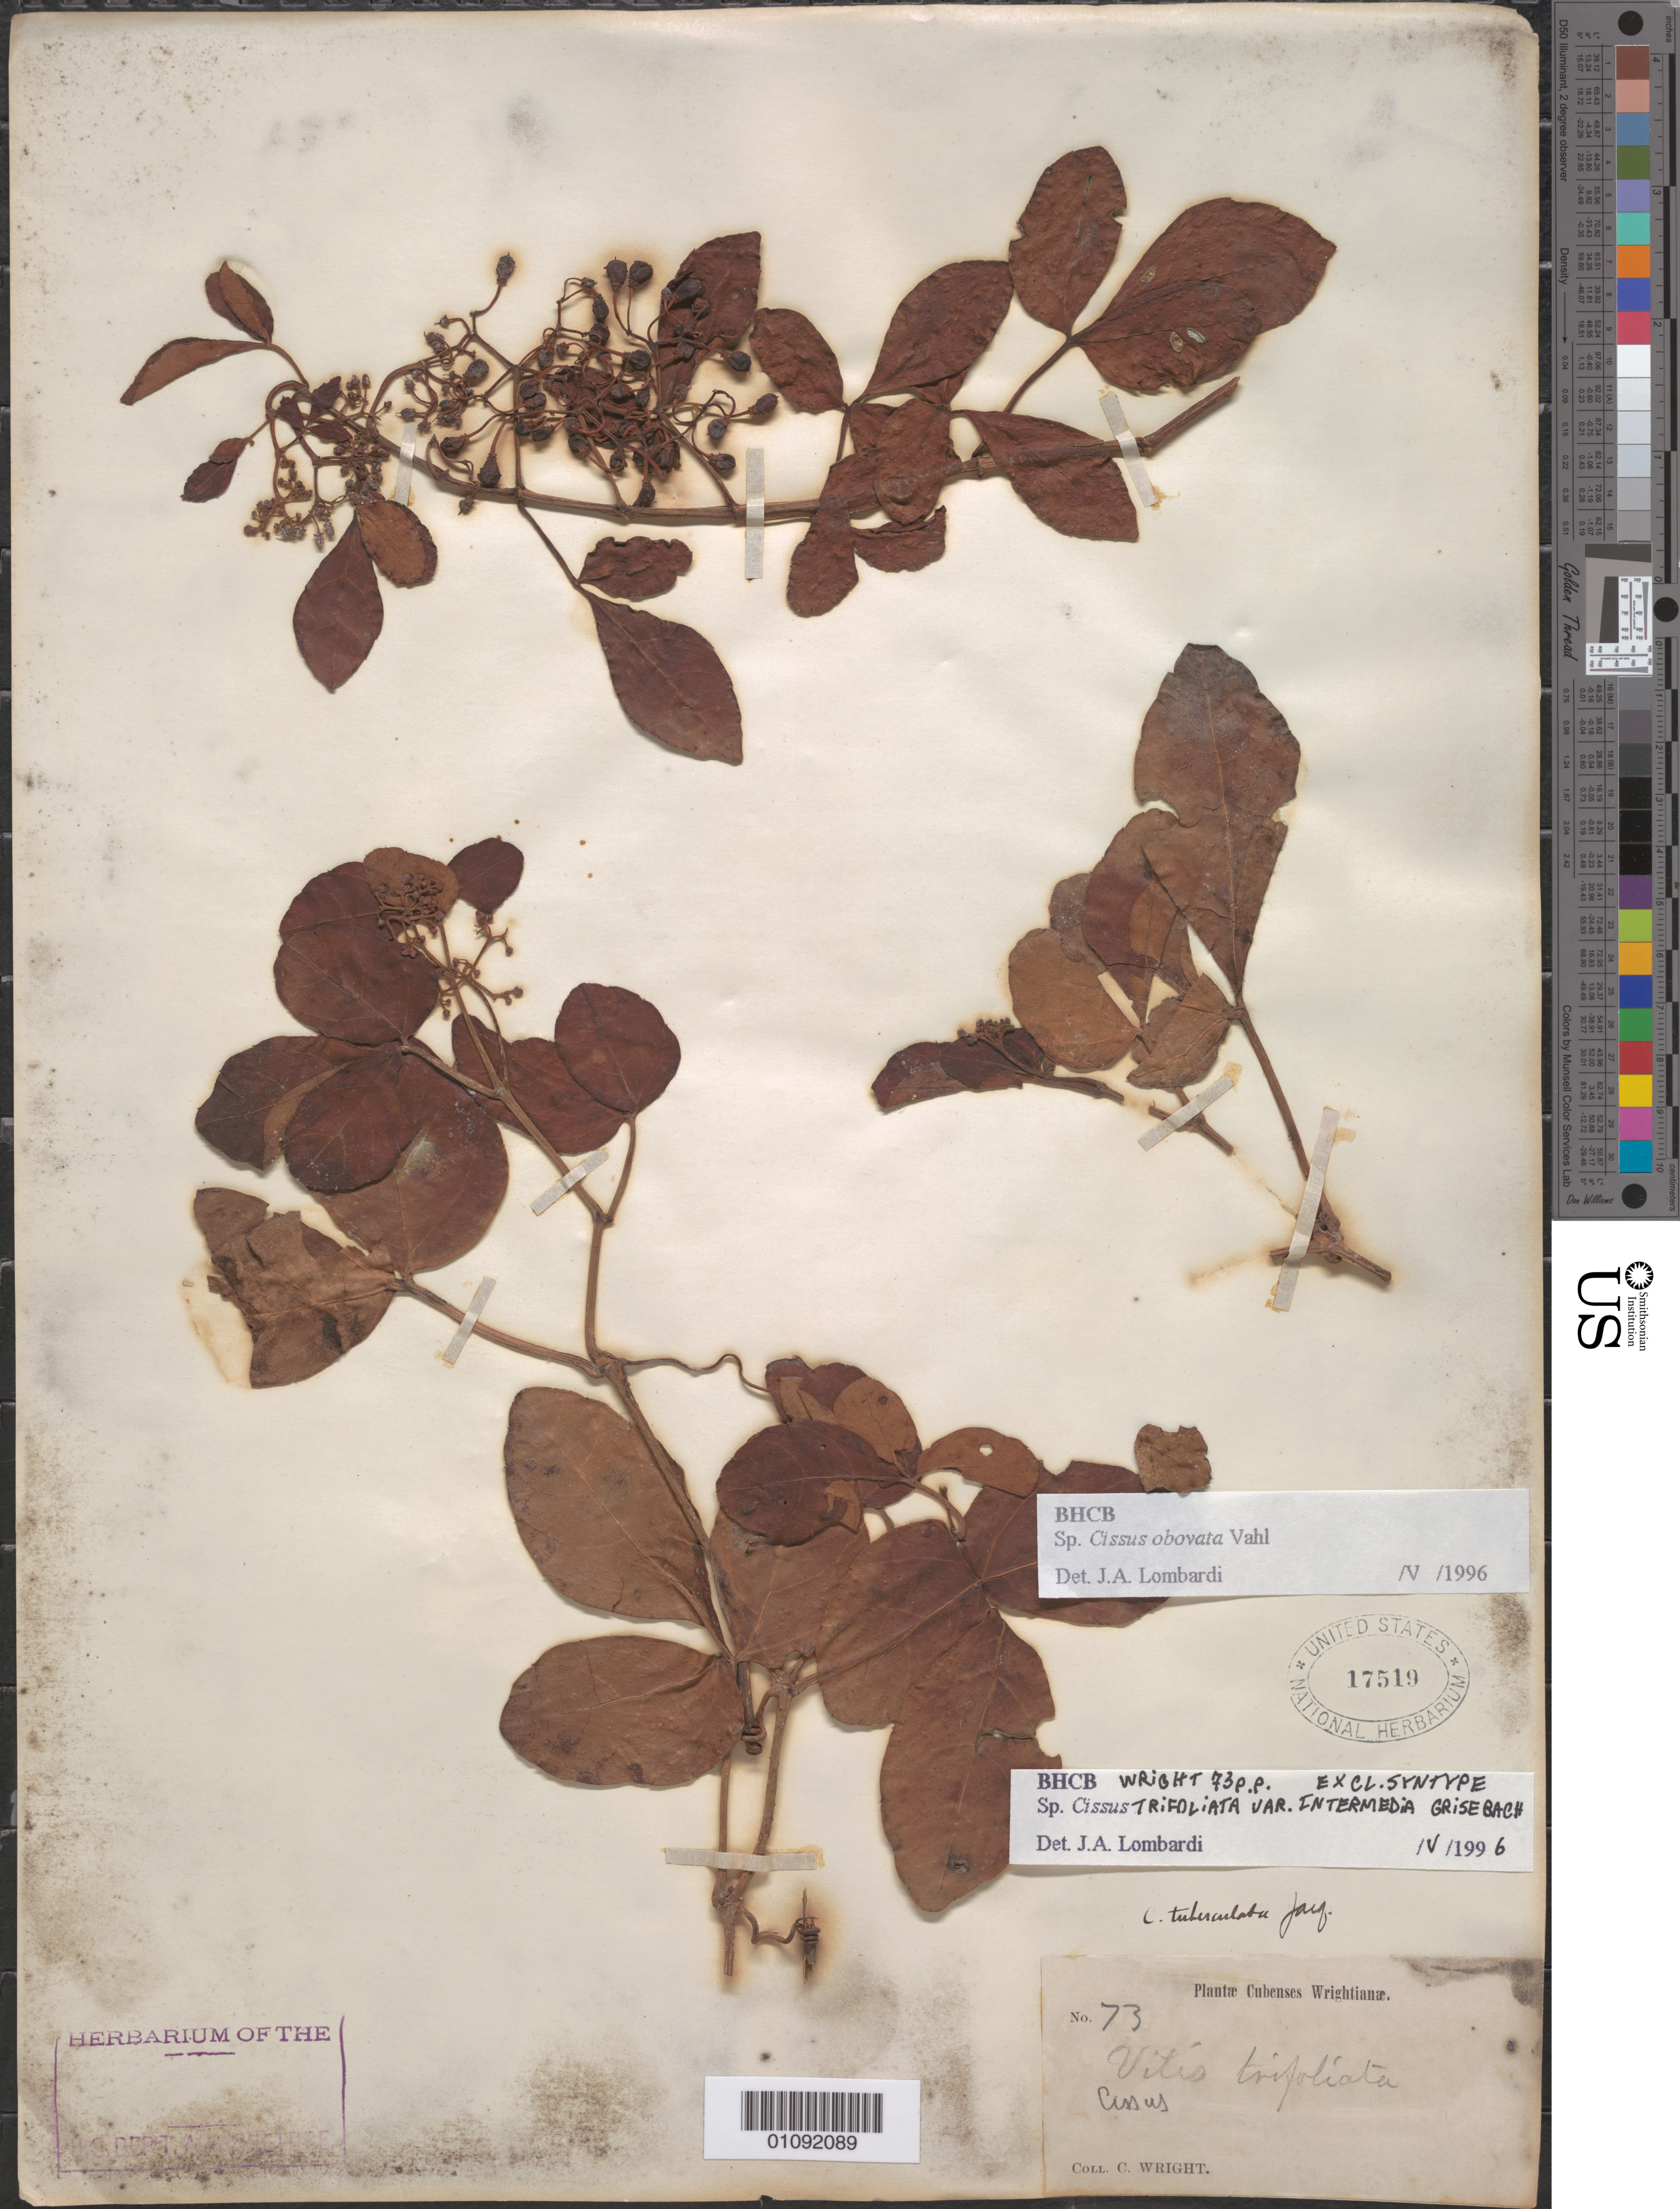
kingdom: Plantae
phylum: Tracheophyta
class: Magnoliopsida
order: Vitales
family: Vitaceae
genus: Cissus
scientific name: Cissus obovata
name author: Vahl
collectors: C. Wright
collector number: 73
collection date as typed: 1800 to 1899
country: Cuba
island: Cuba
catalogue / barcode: US 17519